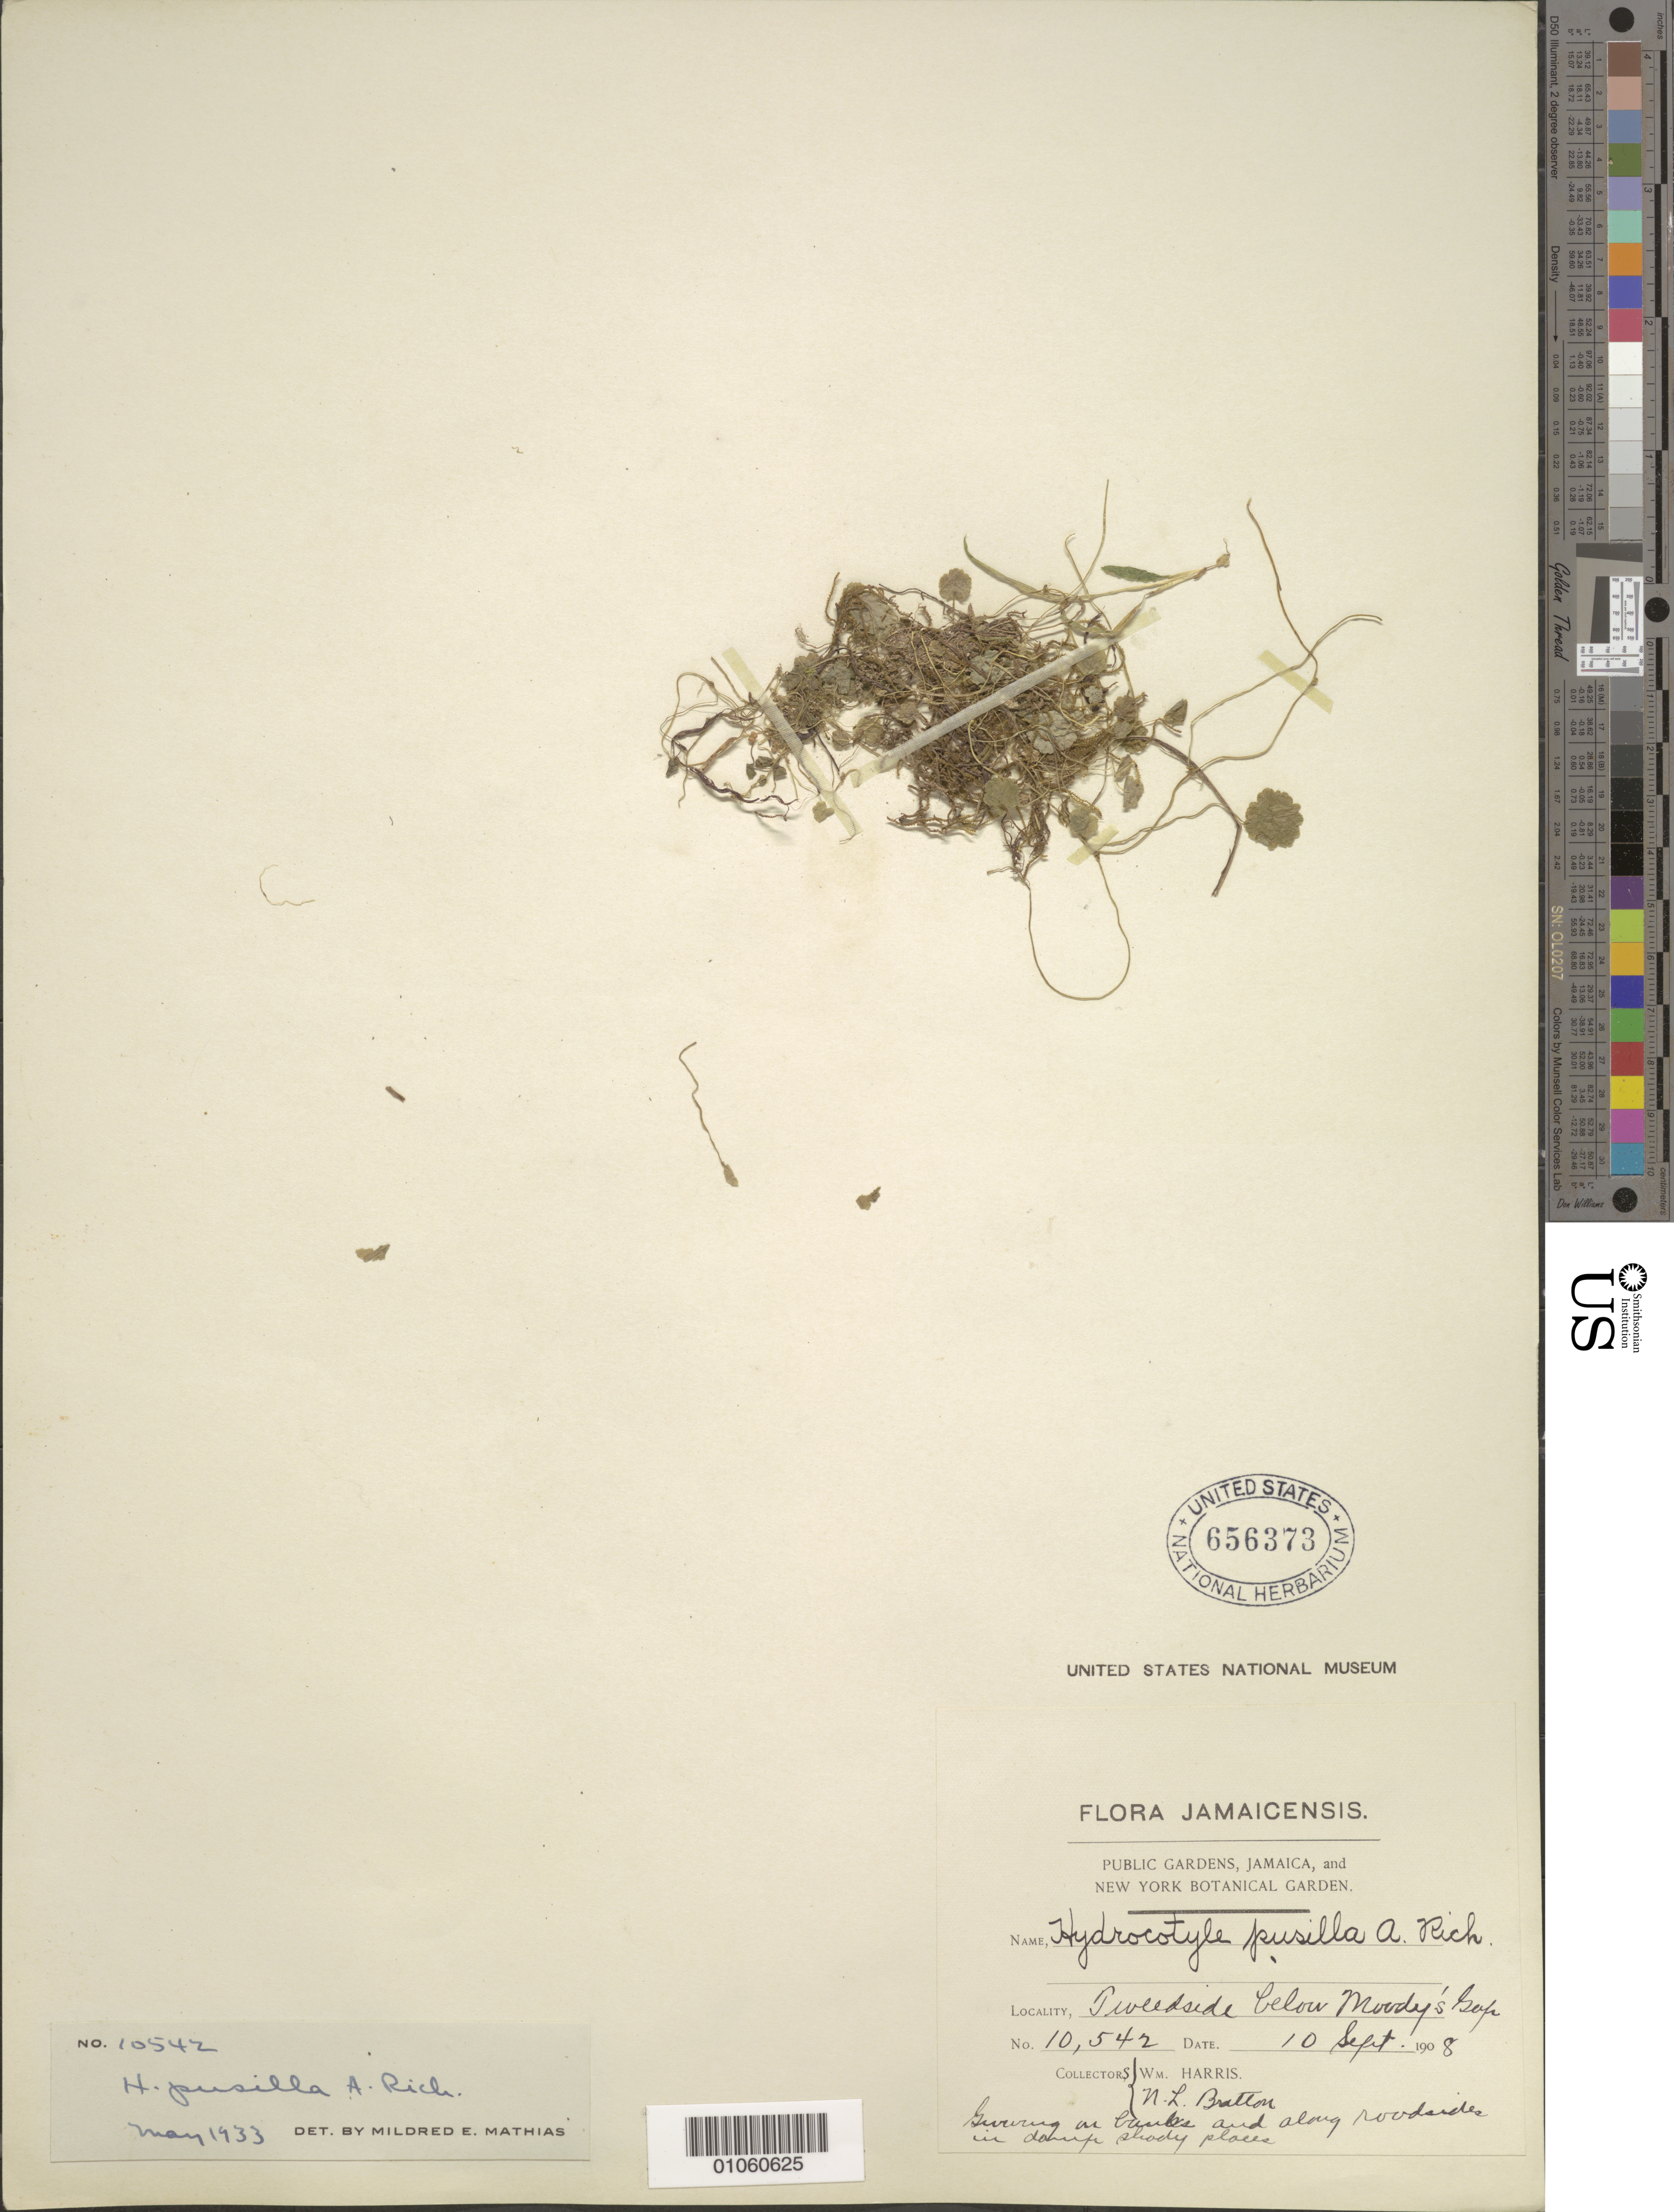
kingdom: Plantae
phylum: Tracheophyta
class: Magnoliopsida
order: Apiales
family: Araliaceae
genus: Hydrocotyle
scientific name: Hydrocotyle pusilla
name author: A. Rich.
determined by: Mathias, M. E.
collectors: W. Harris & N. Britton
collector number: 10542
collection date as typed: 10 Sep 1908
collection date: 1908-09-10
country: Jamaica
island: Jamaica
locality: Tweedside below Moody's Gap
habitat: Growing on banks and along roadsides in damp shady places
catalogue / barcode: US 656373